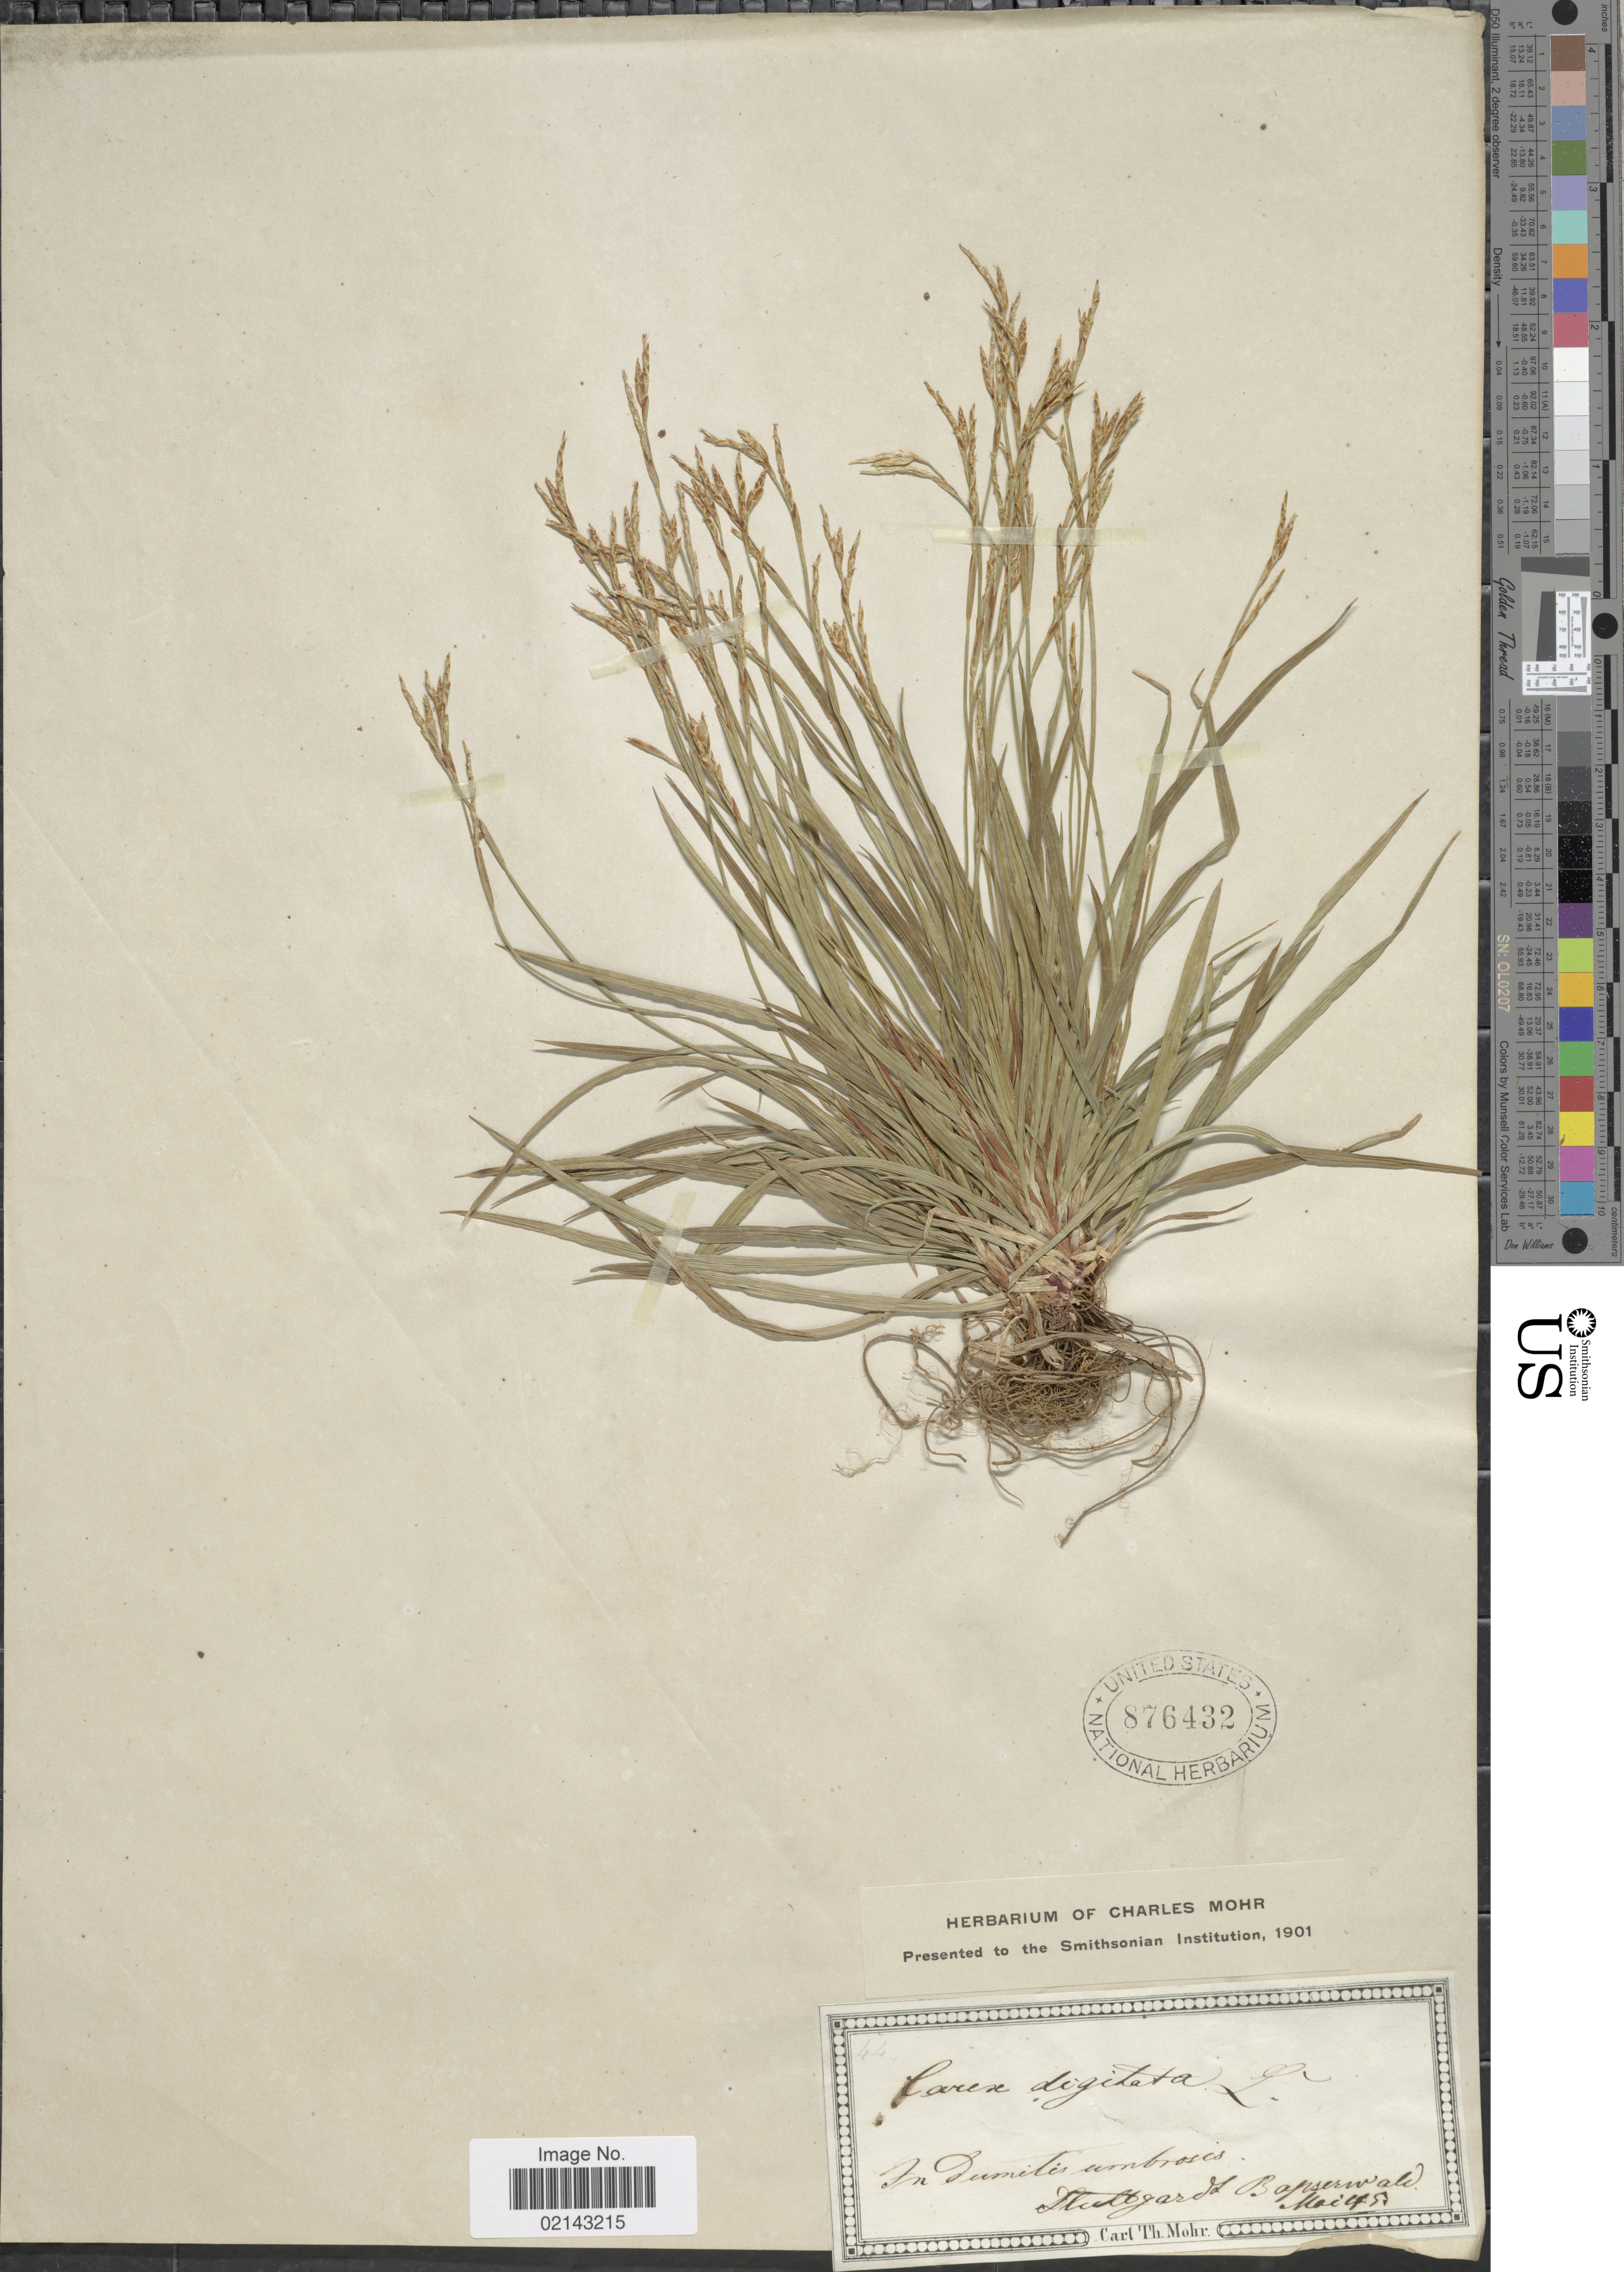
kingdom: Plantae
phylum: Tracheophyta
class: Liliopsida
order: Poales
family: Cyperaceae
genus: Carex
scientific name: Carex digitata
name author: L.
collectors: C. T. Mohr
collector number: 44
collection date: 1845-05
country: Germany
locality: Stuttgardt Bapserwald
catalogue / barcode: US 876432